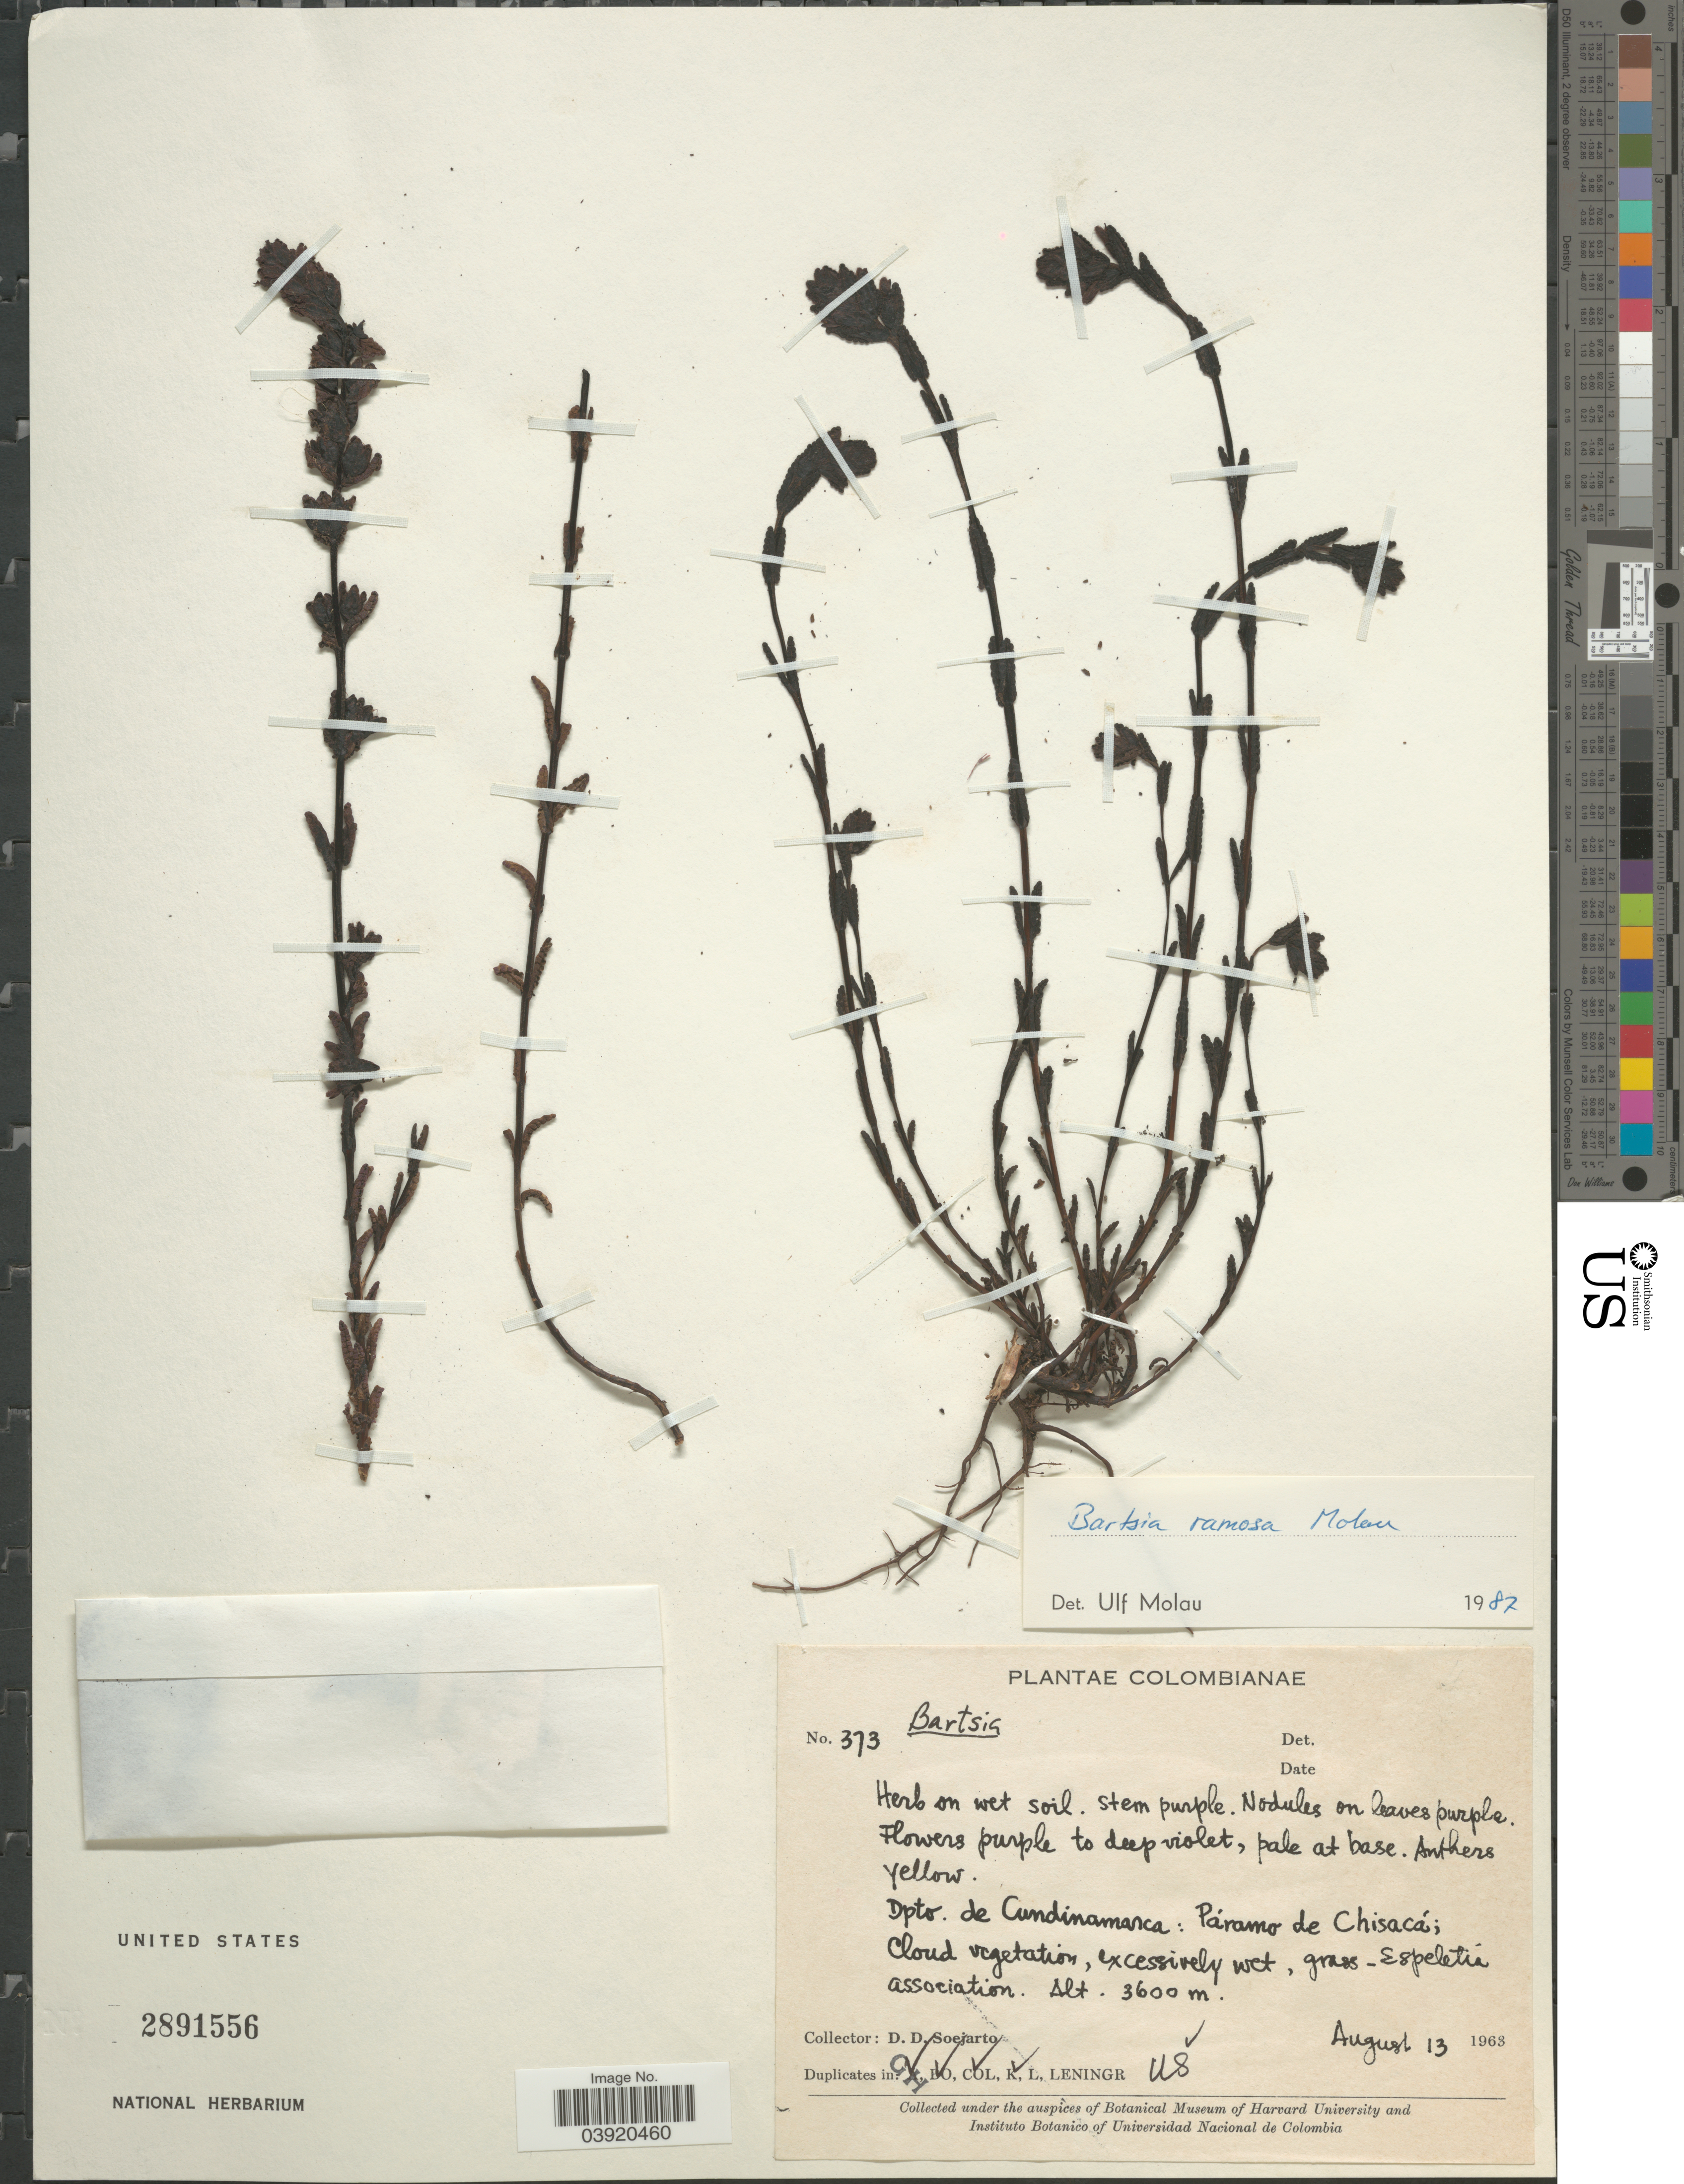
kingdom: Plantae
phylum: Tracheophyta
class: Magnoliopsida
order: Lamiales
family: Orobanchaceae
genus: Bartsia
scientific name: Bartsia ramosa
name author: Molau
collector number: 373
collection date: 1968-08-13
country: Colombia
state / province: Cundinamarca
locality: Dpto. de Cundinamarca: Páramo de Chisacá.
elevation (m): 3600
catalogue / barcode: US 2891556